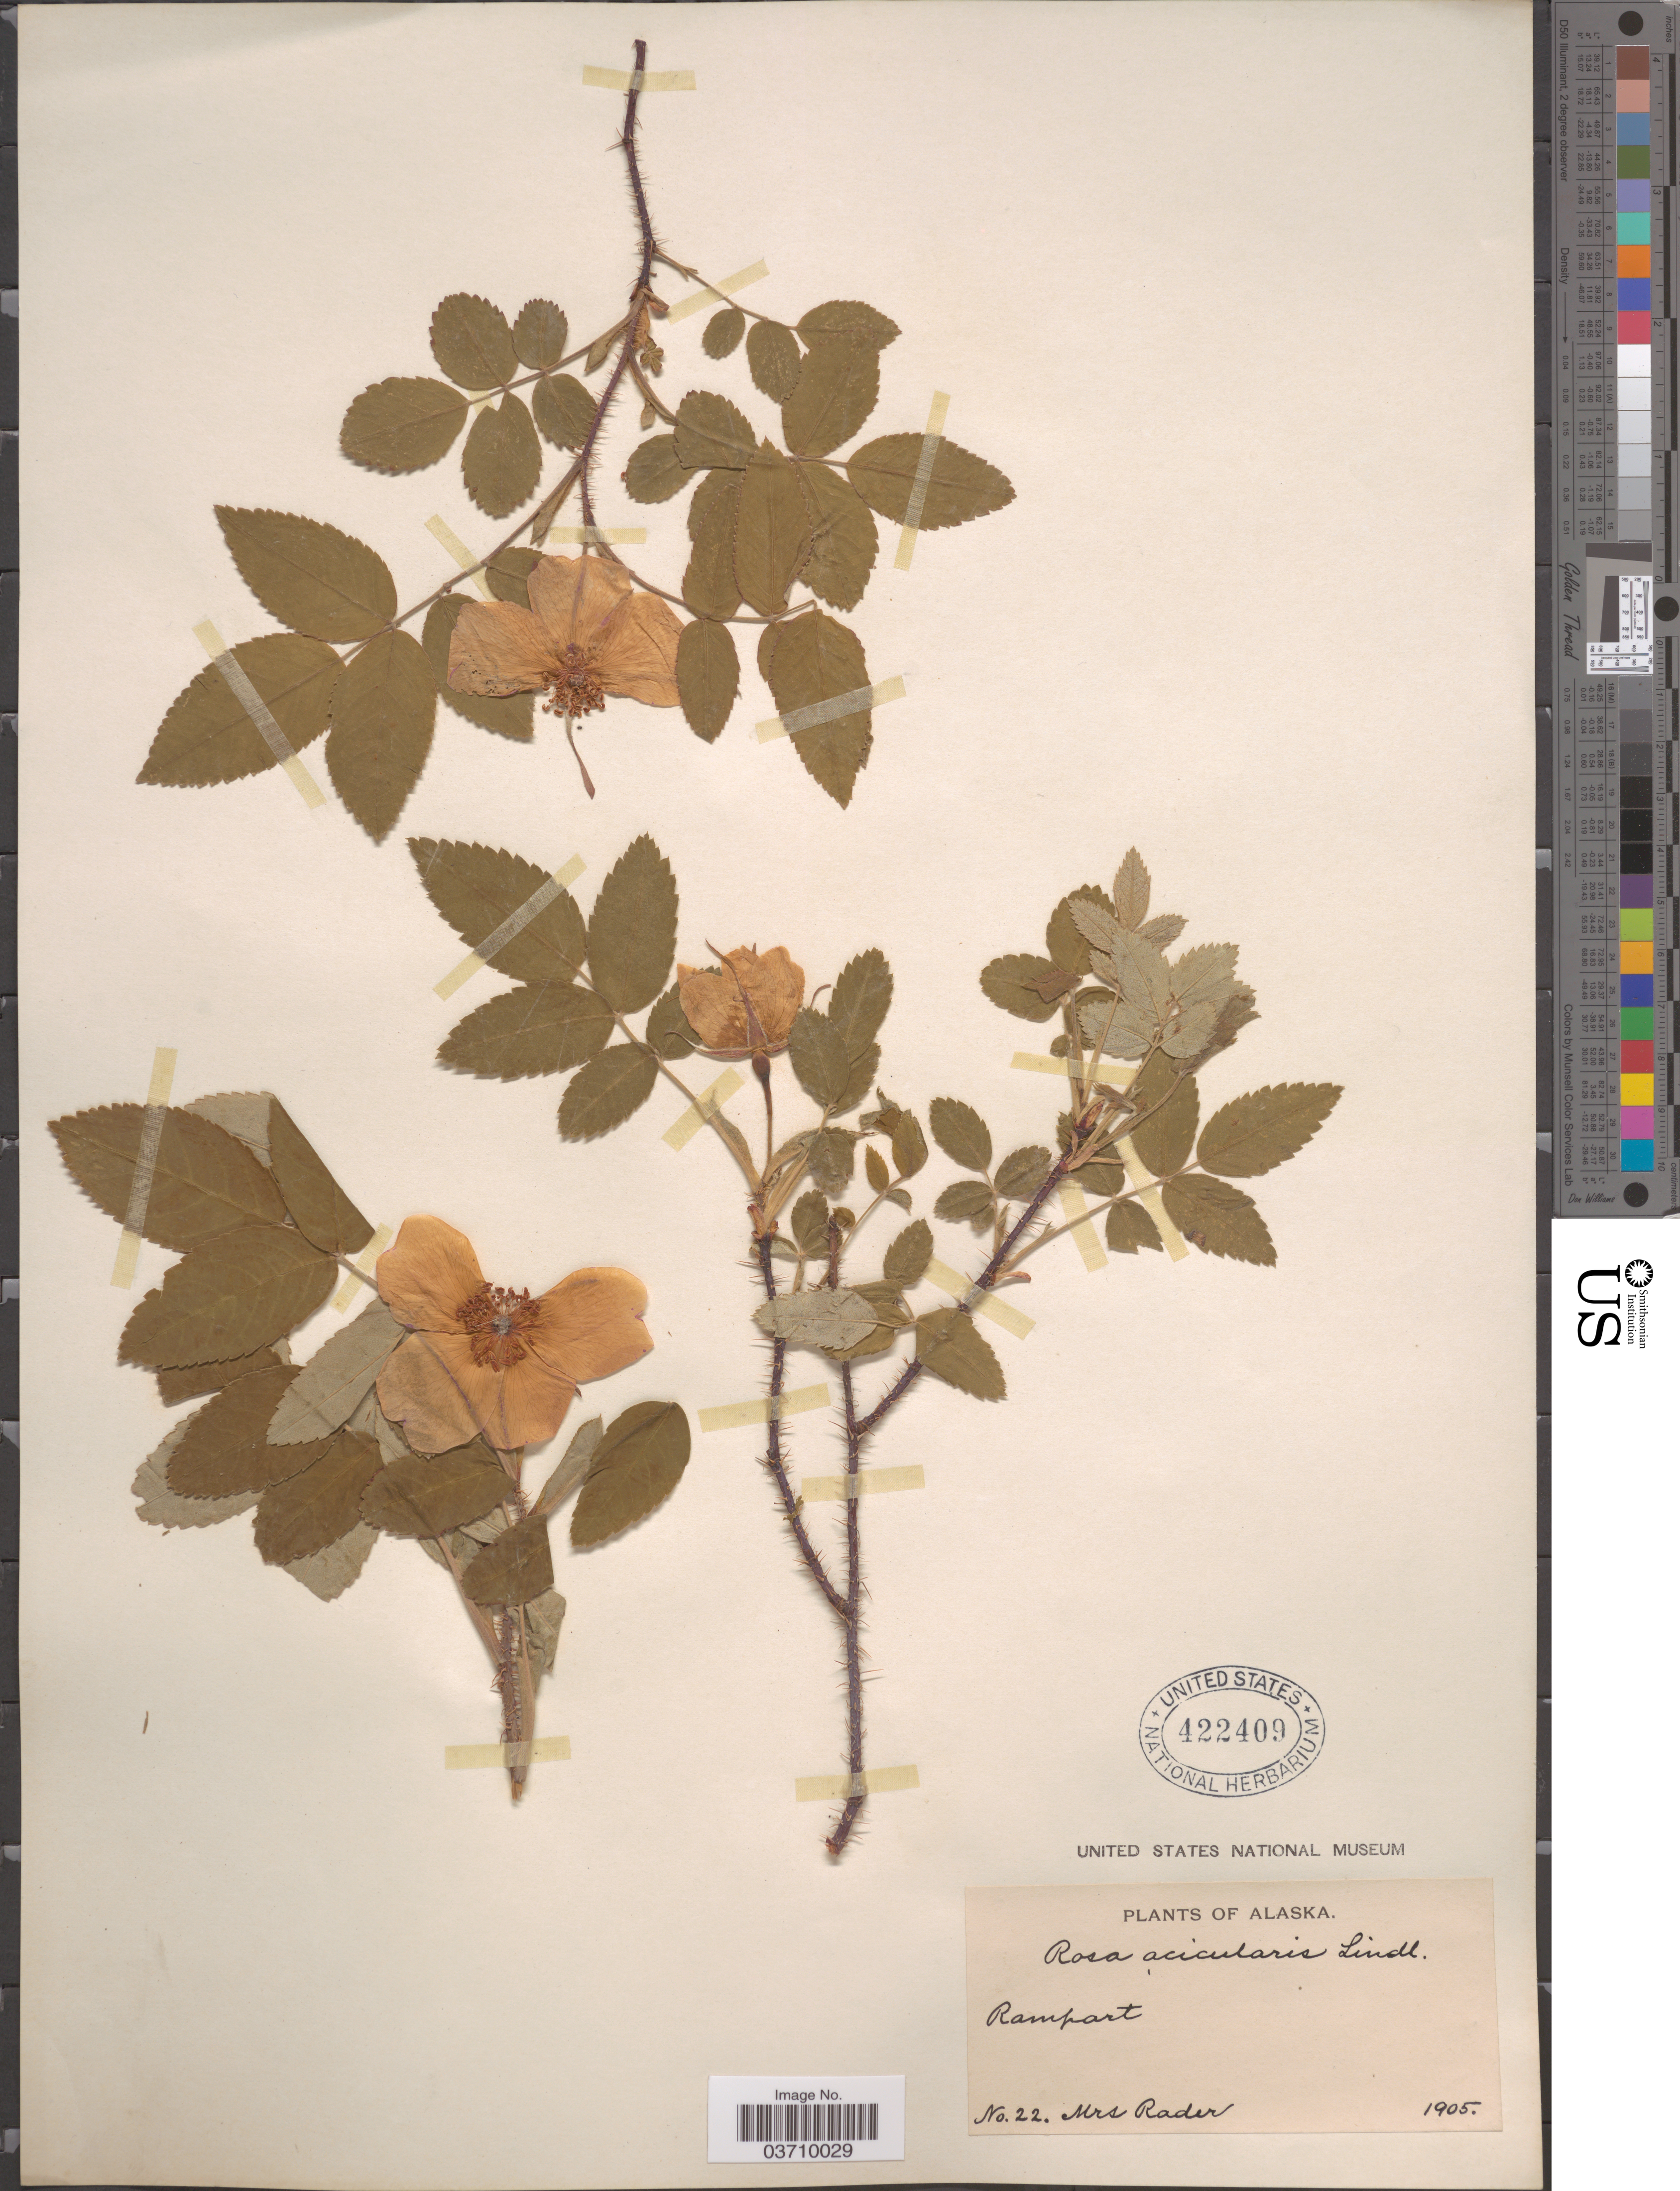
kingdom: Plantae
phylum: Tracheophyta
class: Magnoliopsida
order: Rosales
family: Rosaceae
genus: Rosa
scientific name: Rosa acicularis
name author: Lindl.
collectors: Mrs. Rader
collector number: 22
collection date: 1905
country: United States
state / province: Alaska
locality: Rampart.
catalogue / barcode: US 422409